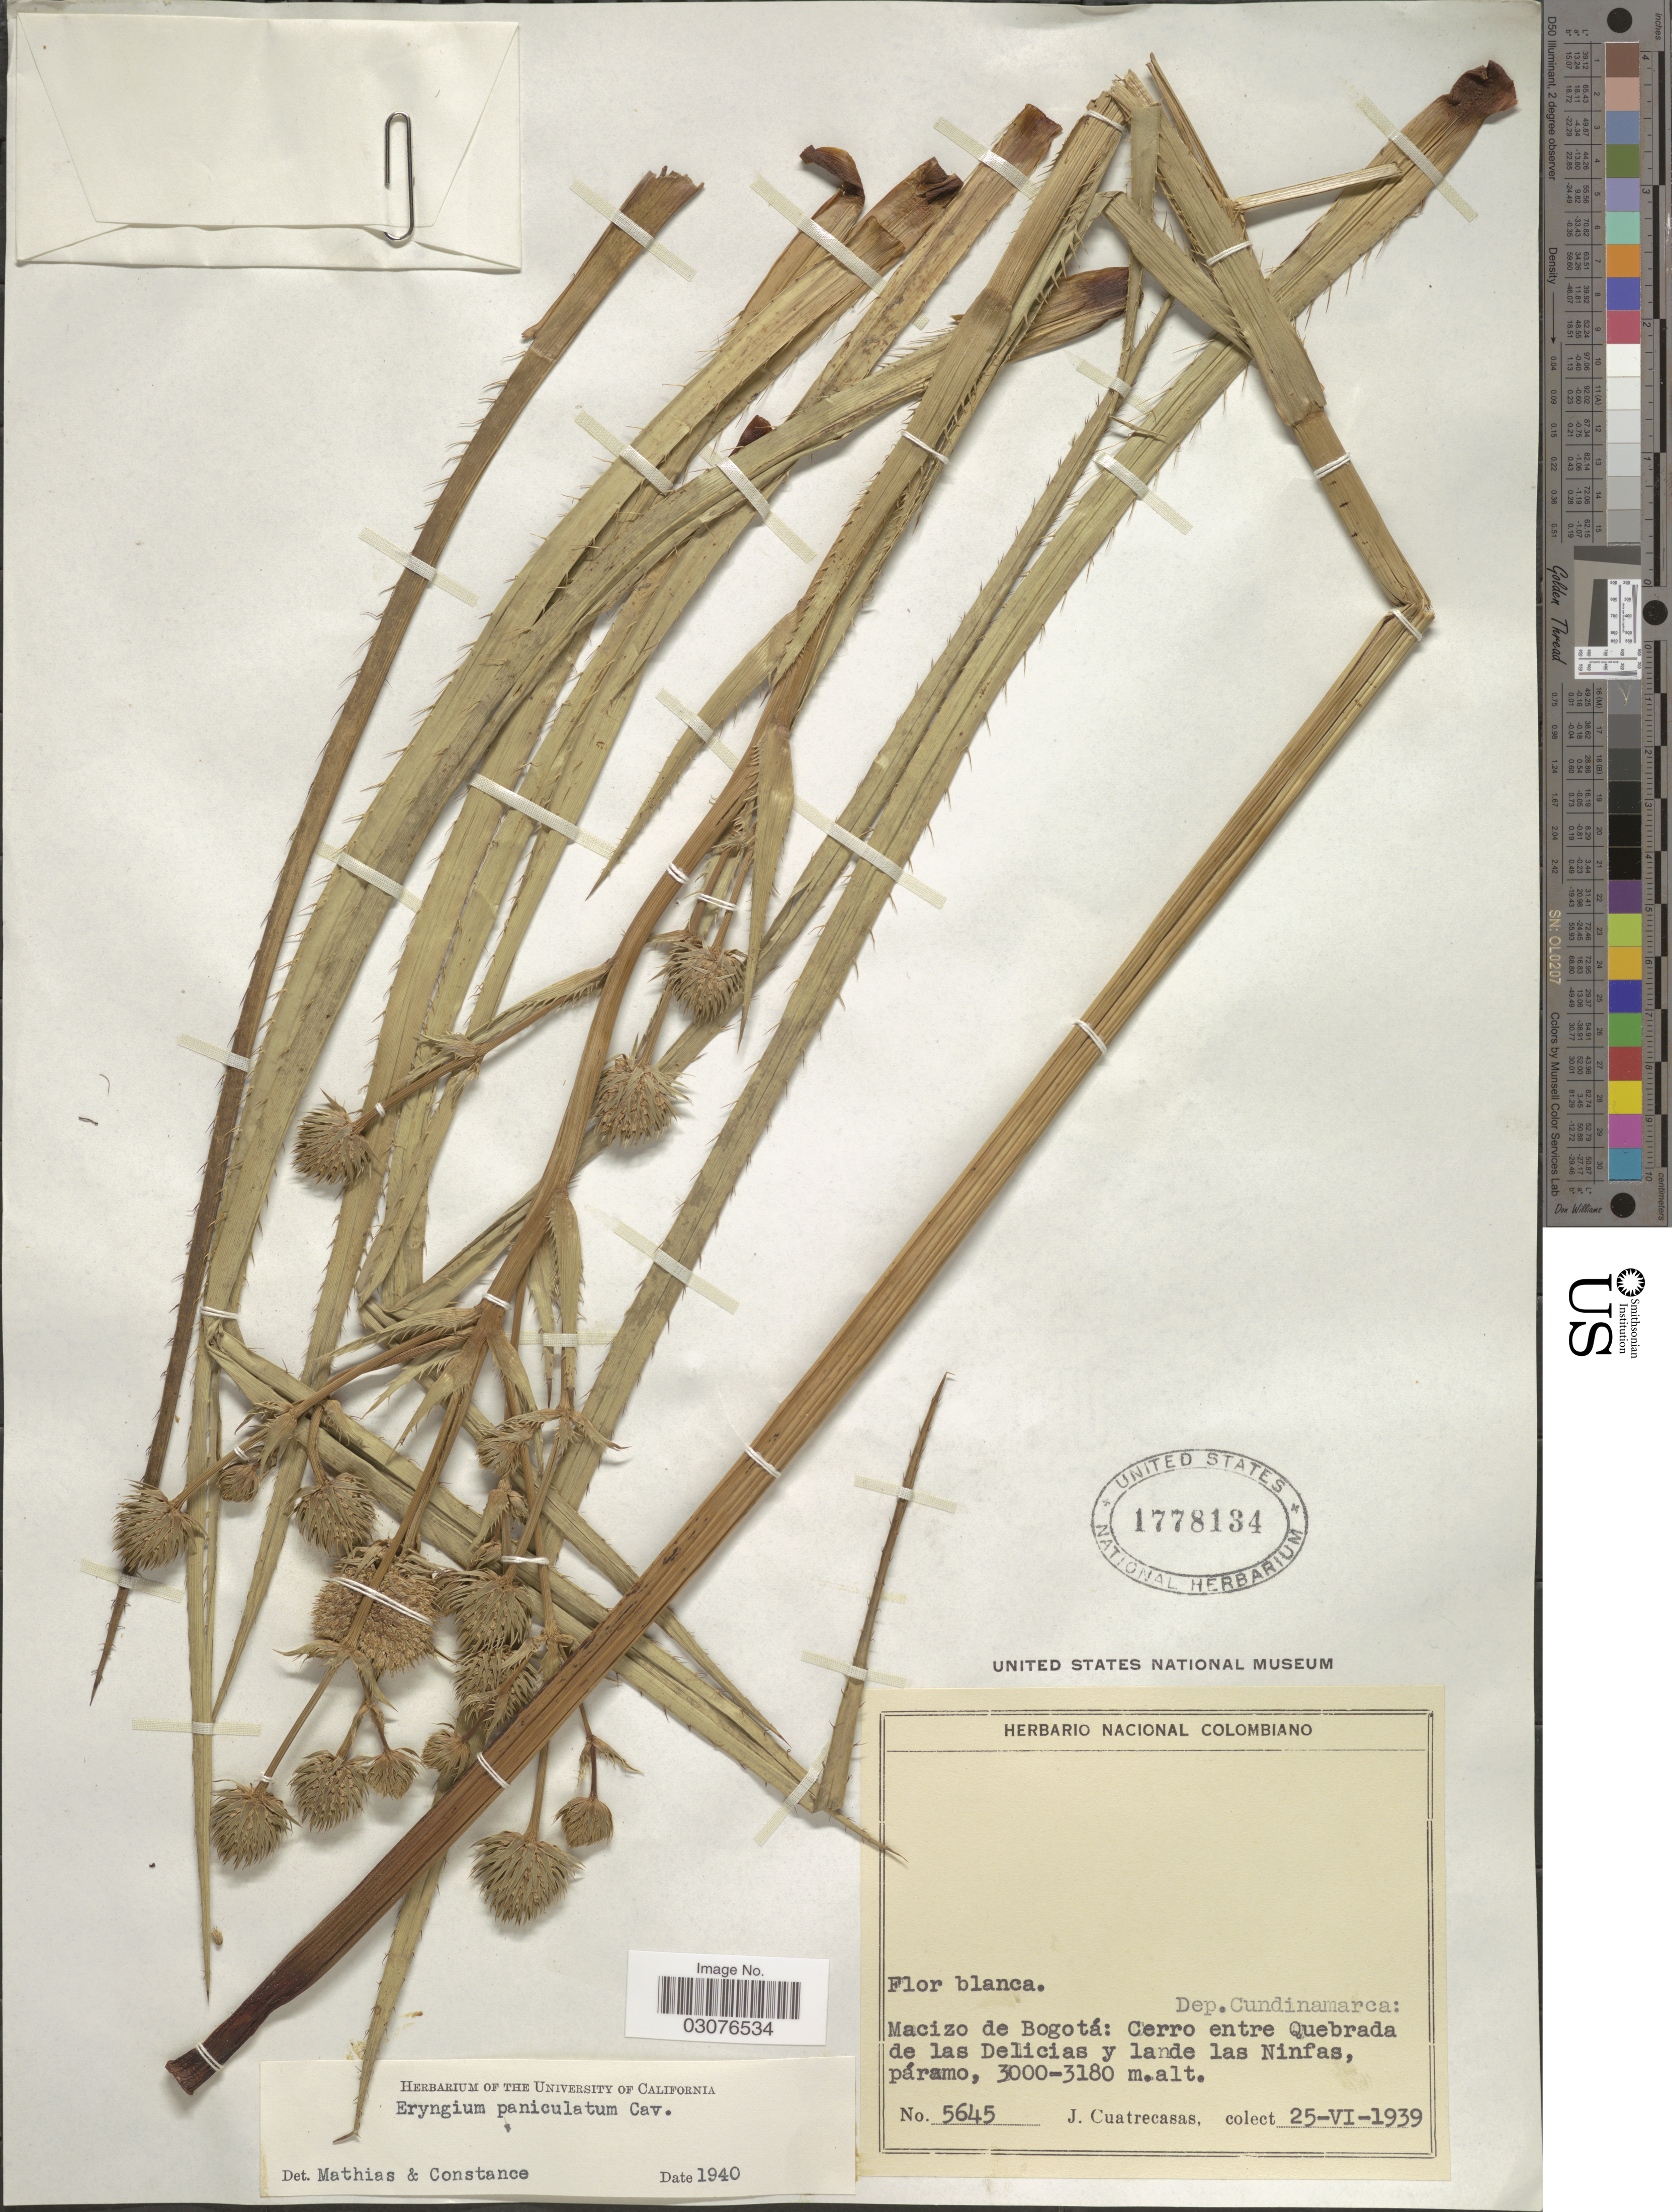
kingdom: Plantae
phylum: Tracheophyta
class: Magnoliopsida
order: Apiales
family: Apiaceae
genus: Eryngium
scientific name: Eryngium humboldtii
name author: F. Delaroche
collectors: J. Cuatrecasas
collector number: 5645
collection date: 1939-06-25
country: Colombia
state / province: Cundinamarca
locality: Dep. Cundinamarca: Macizo de Bogotá: Cerro entre Quebrada de las Delicias y lande las Ninfas.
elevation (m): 3000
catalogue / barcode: US 1778134